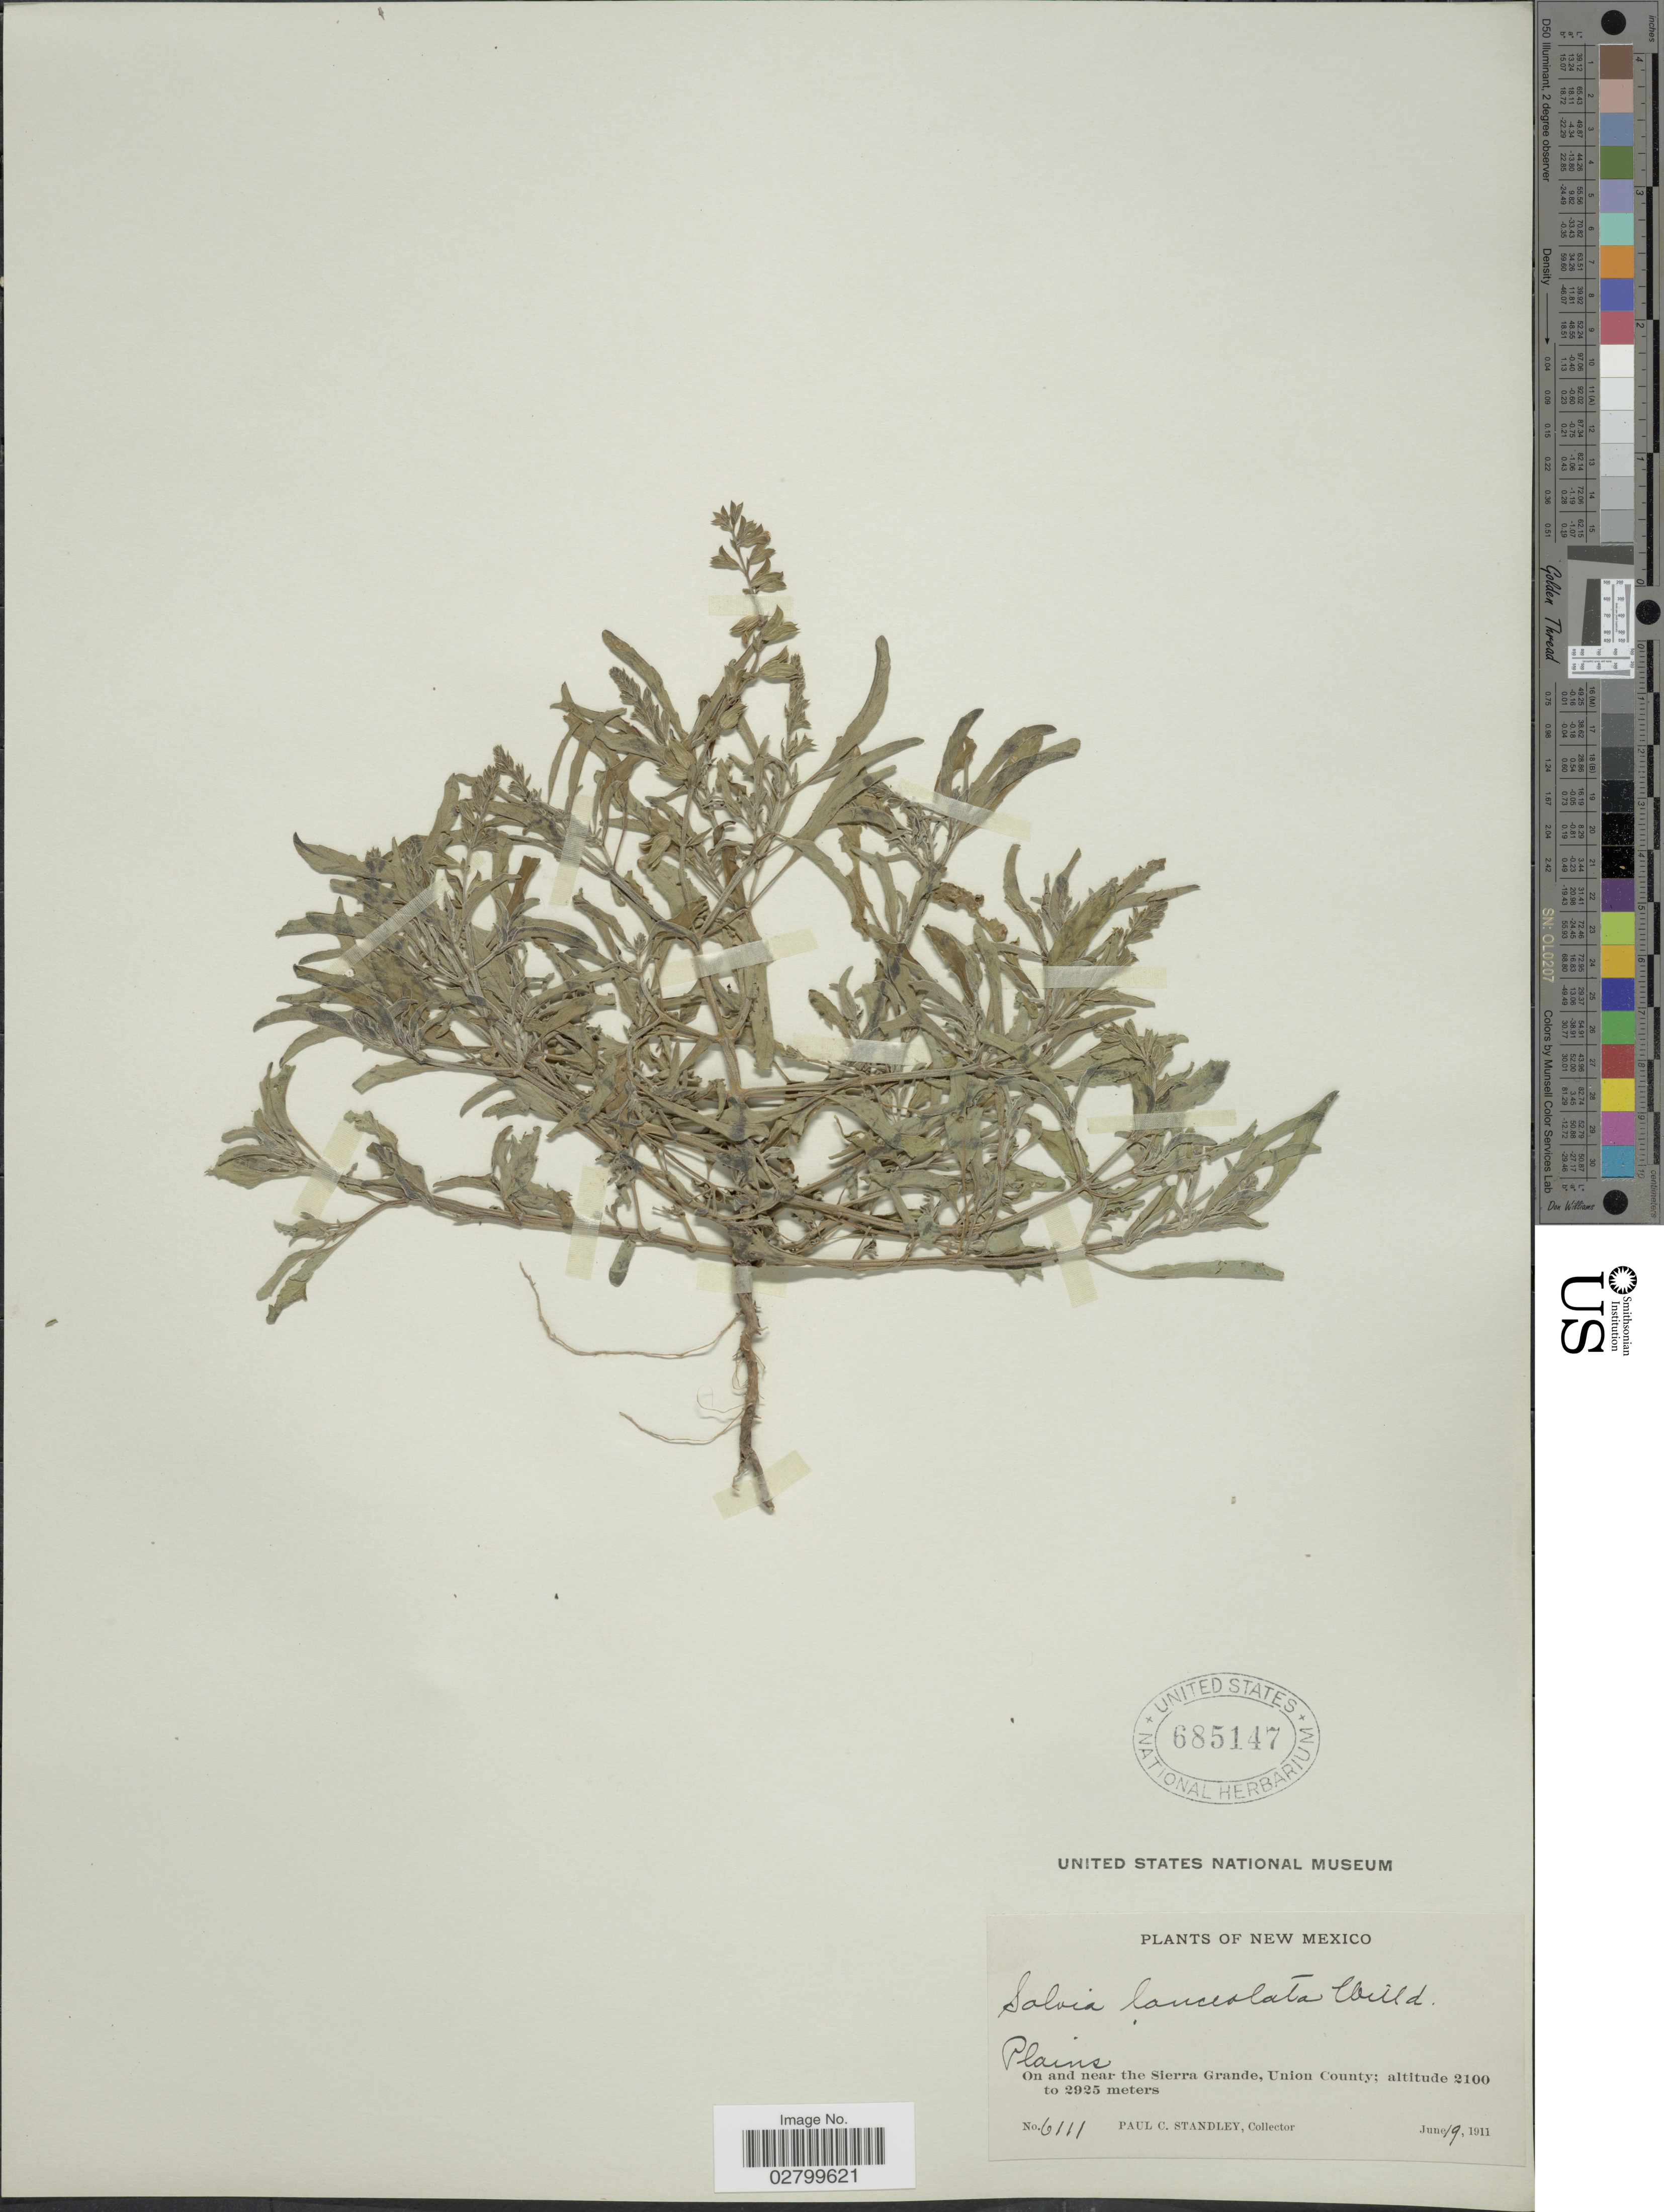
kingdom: Plantae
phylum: Tracheophyta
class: Magnoliopsida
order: Lamiales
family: Lamiaceae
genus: Salvia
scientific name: Salvia lanceolata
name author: Brouss.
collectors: P. C. Standley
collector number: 6111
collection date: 1911-06-19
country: United States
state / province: New Mexico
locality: Plains. On and near the Sierra Grande, Union County.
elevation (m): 2100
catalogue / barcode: US 685147